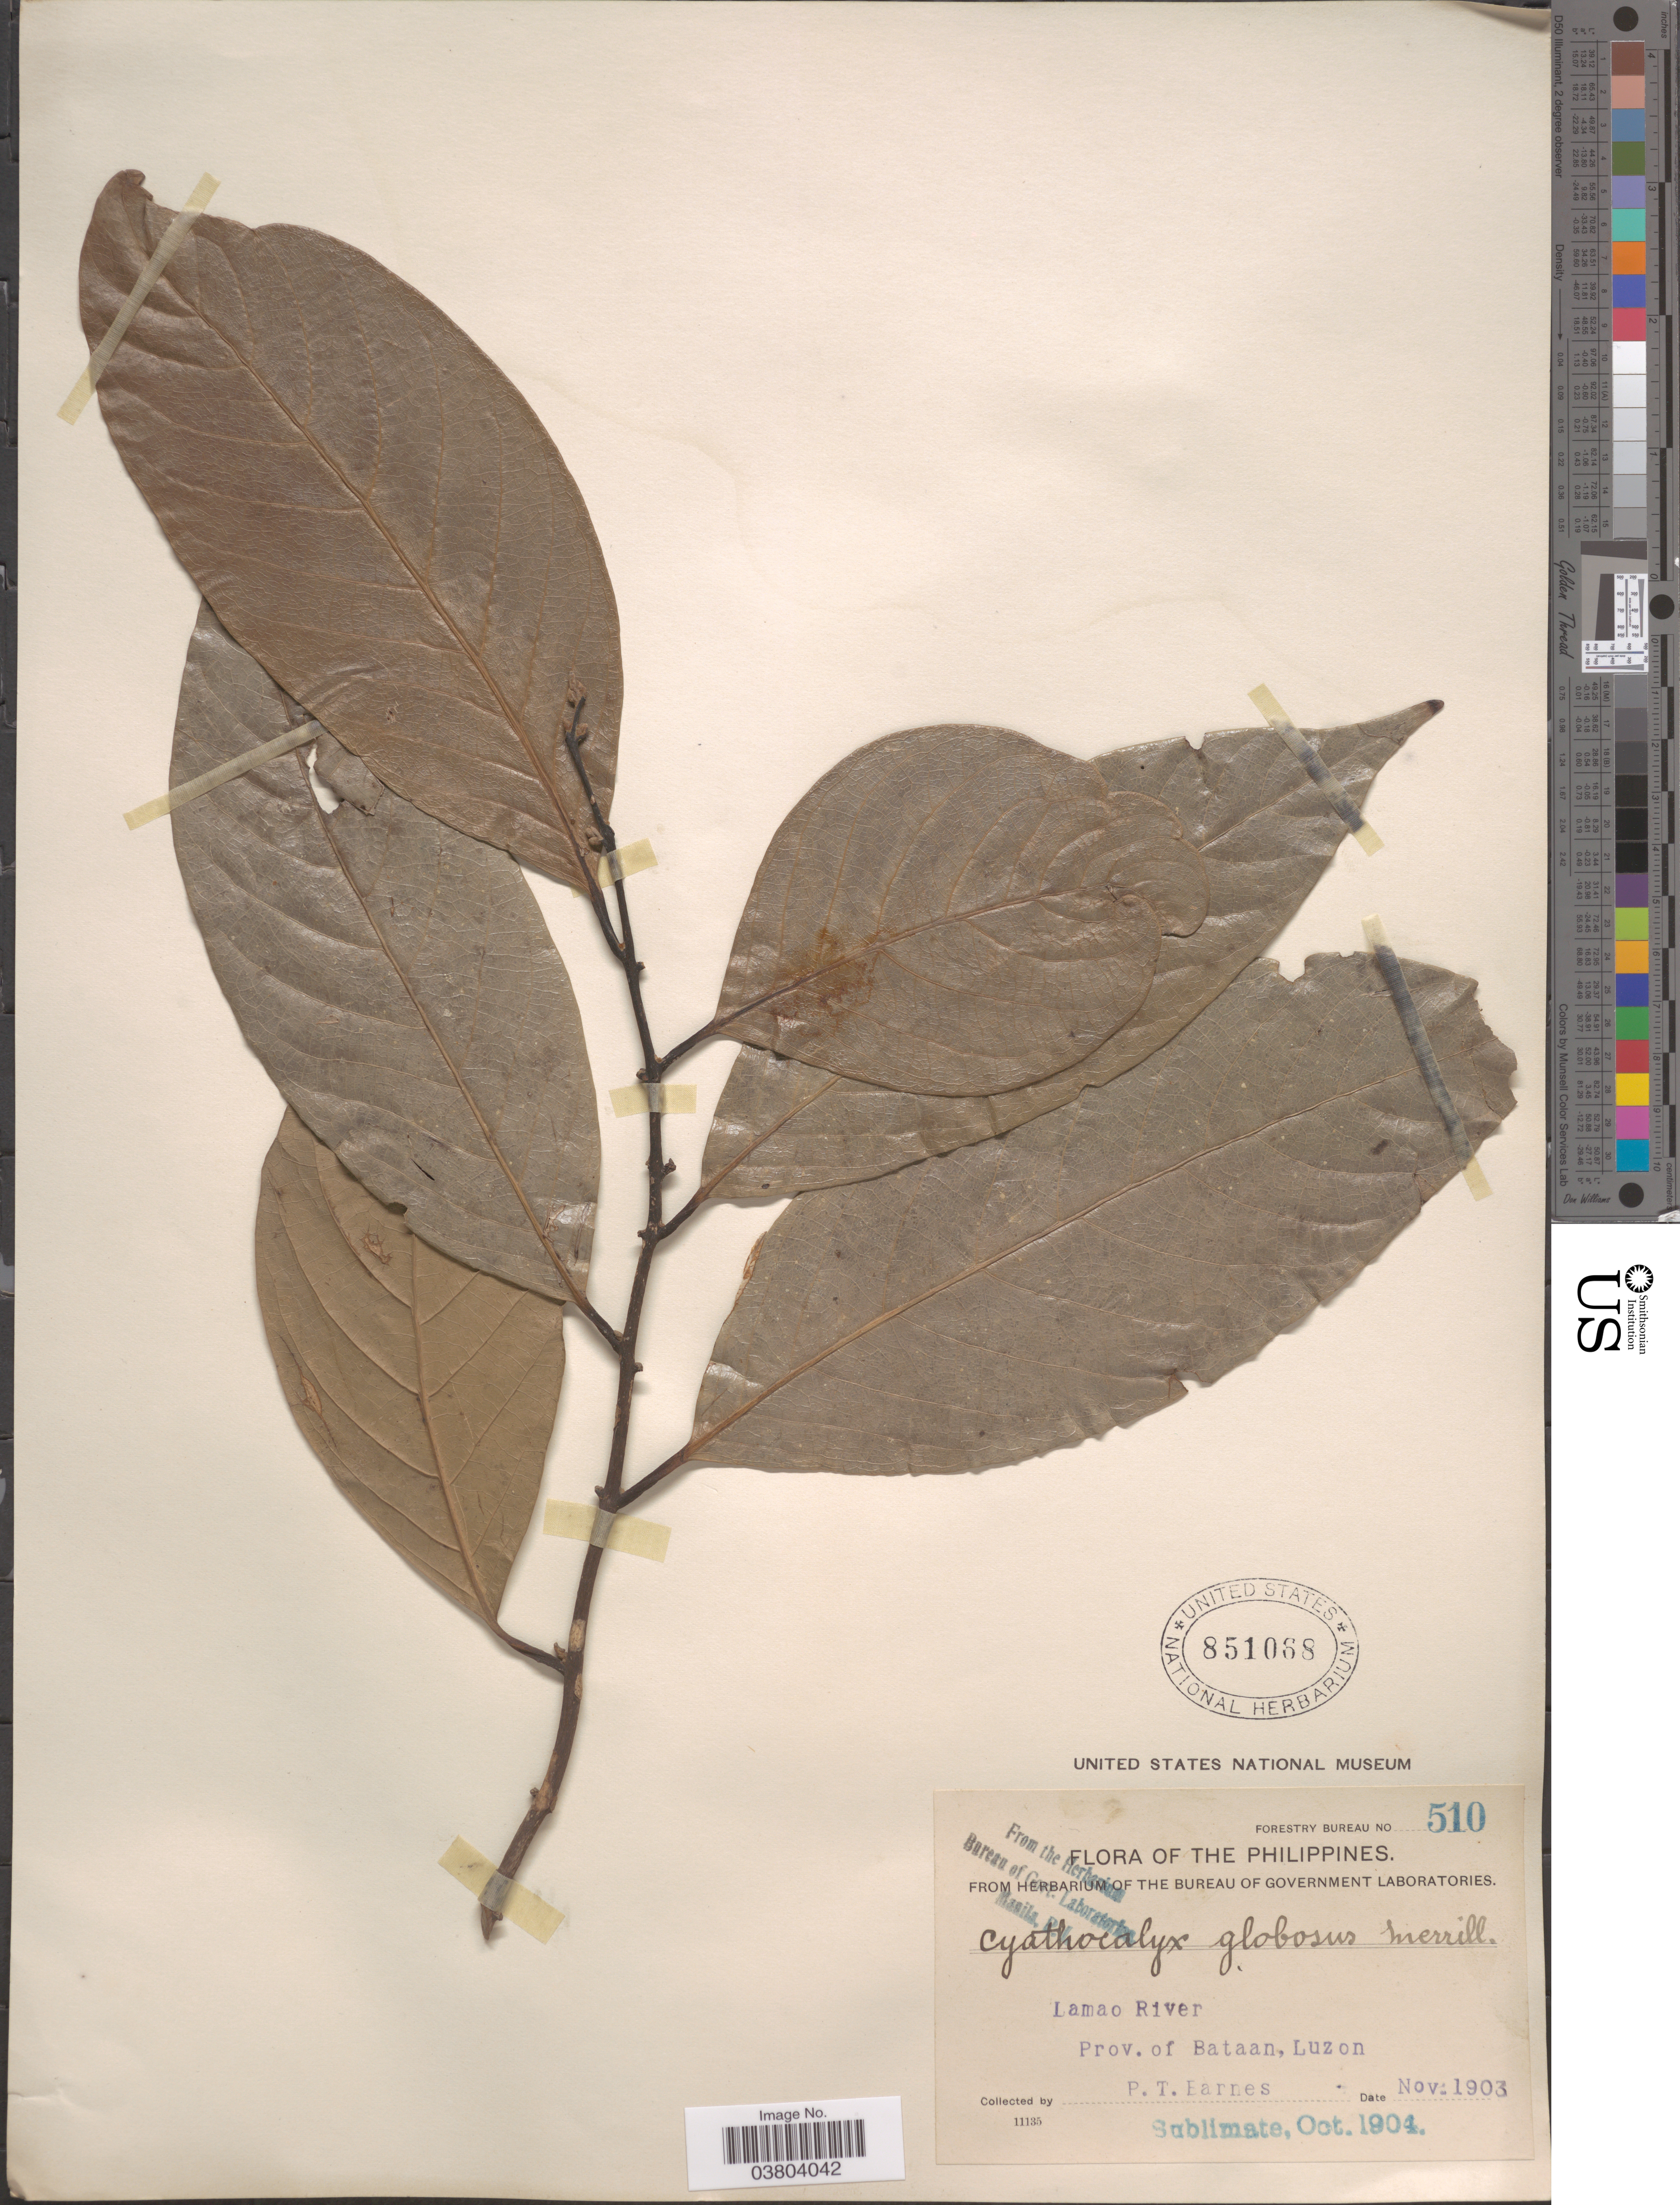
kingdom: Plantae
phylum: Tracheophyta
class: Magnoliopsida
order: Magnoliales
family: Annonaceae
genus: Cyathocalyx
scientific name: Cyathocalyx globosus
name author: Merr.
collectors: P. Barnes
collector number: Forestry Bureau 510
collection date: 1903-11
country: Philippines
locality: Lamao River, Prov. of Bataan, Luzon.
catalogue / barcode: US 851068